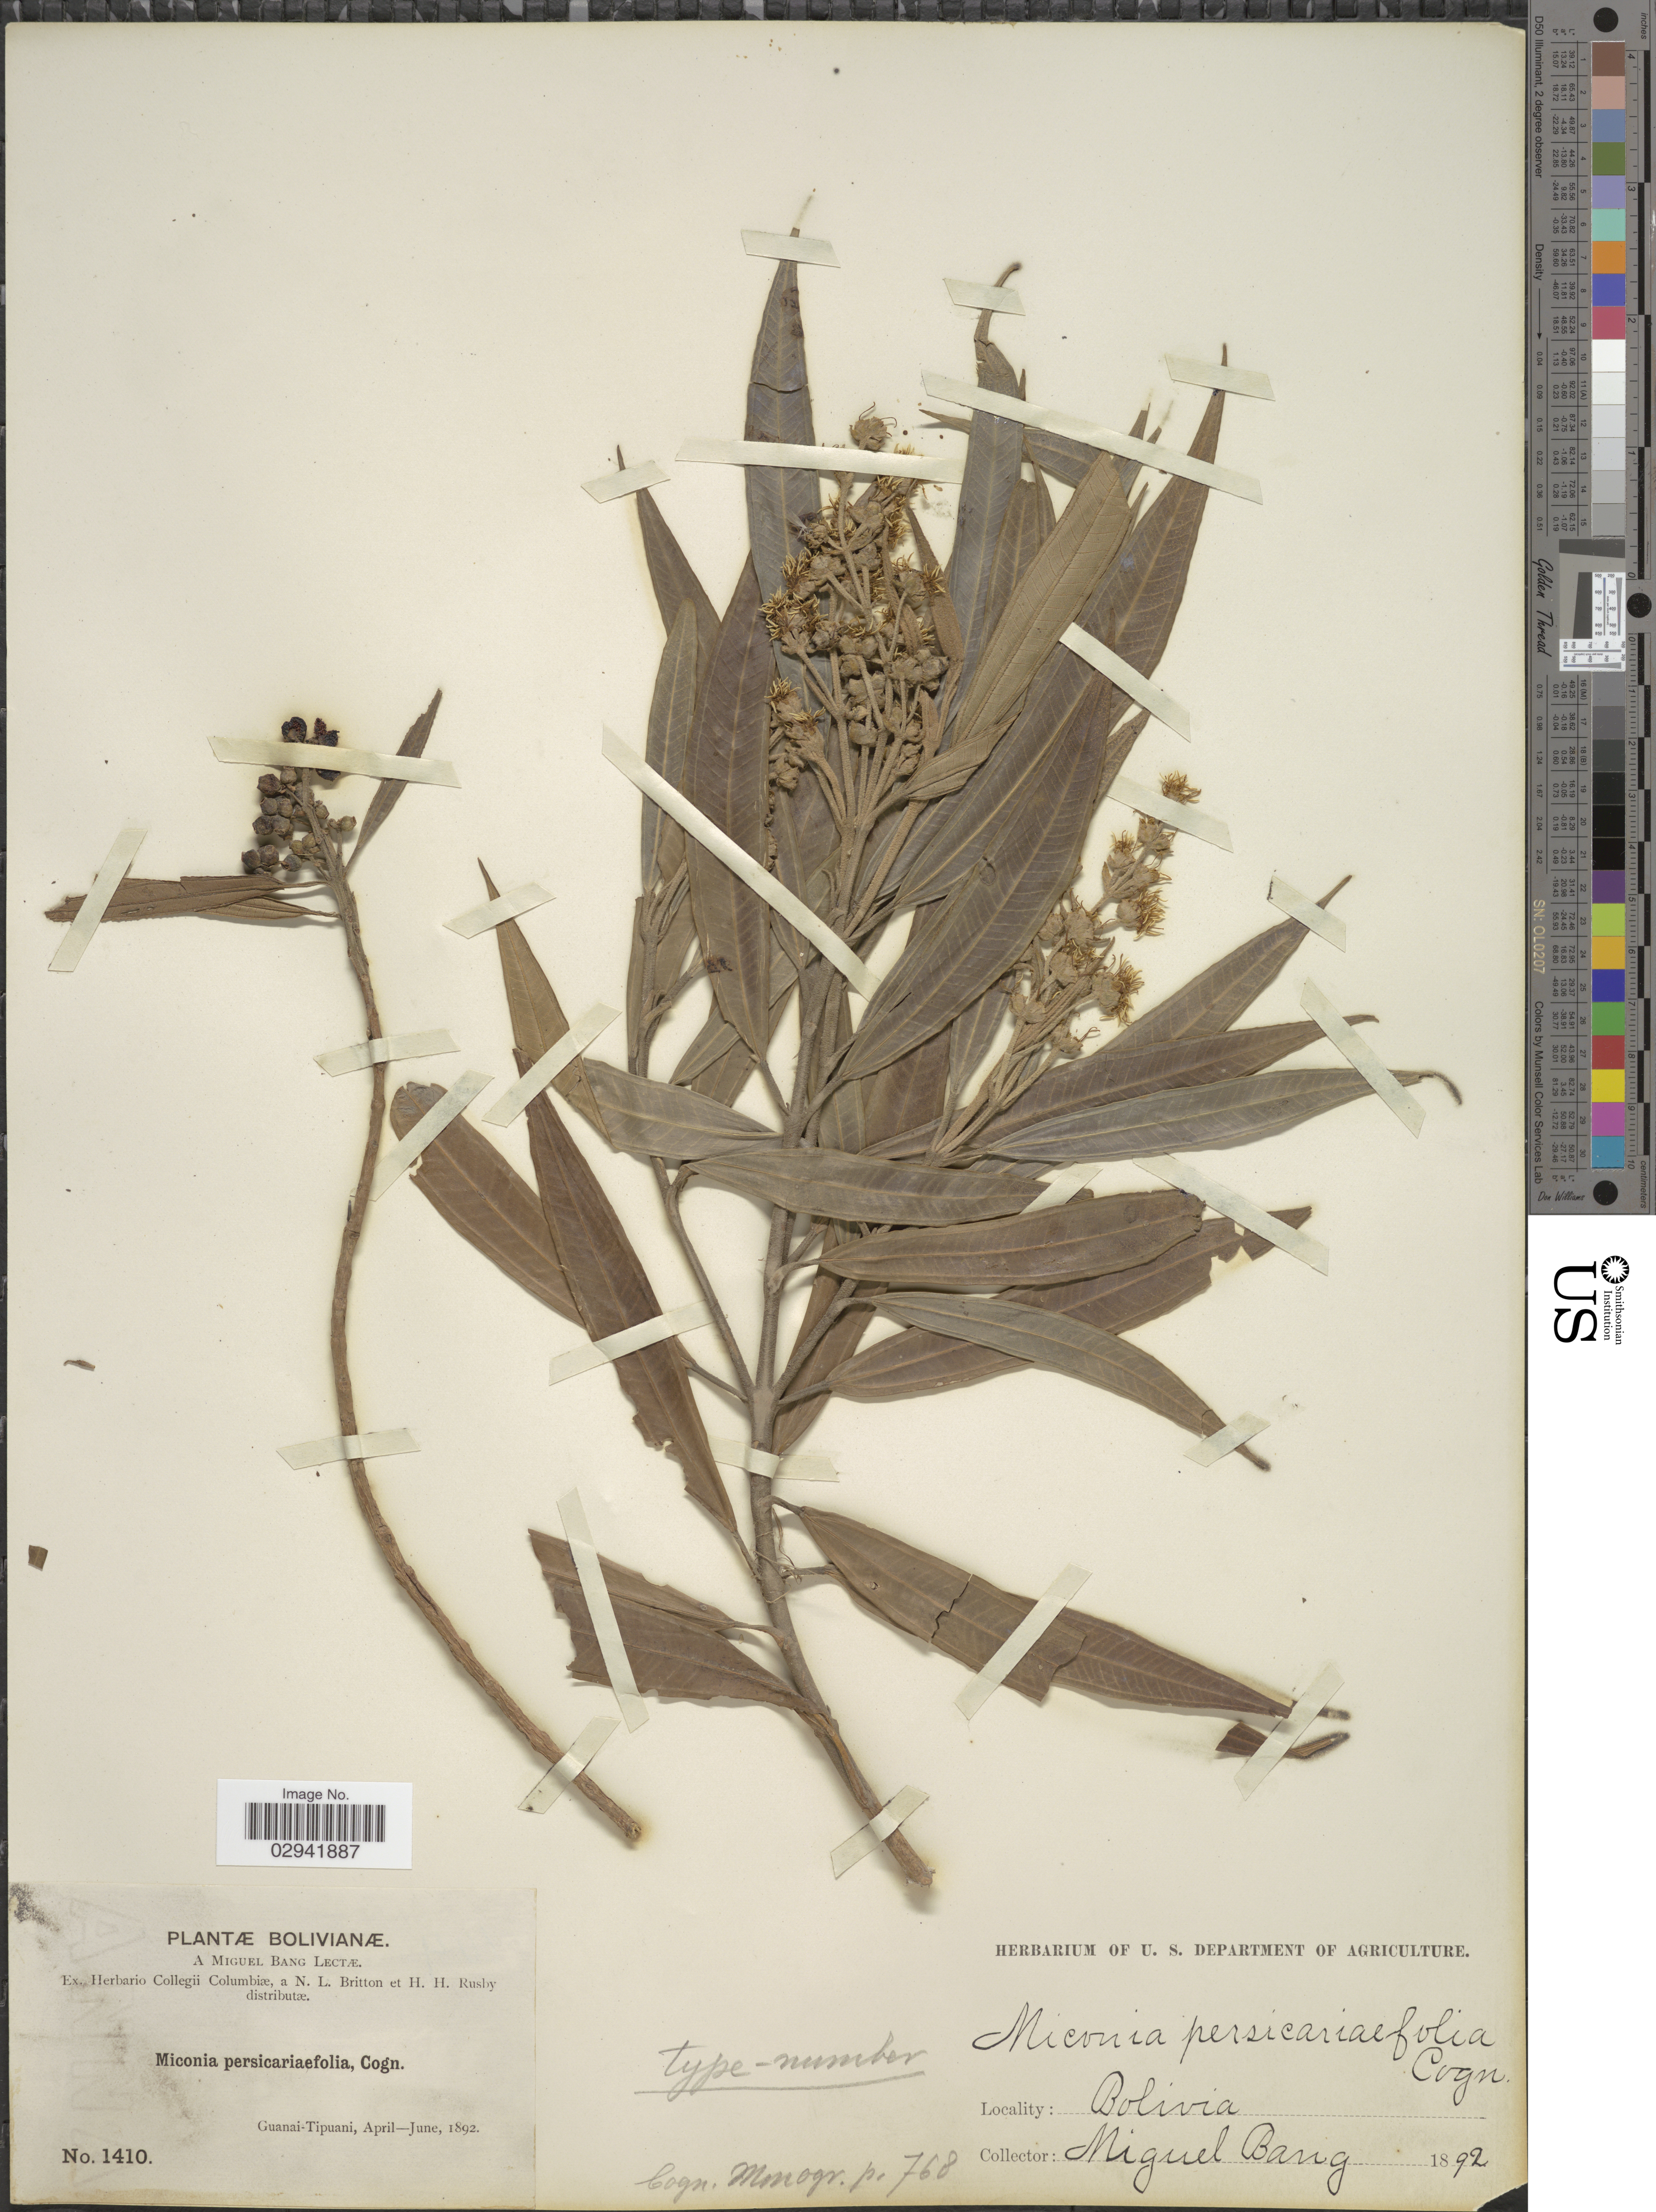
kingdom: Plantae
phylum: Tracheophyta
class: Magnoliopsida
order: Myrtales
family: Melastomataceae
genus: Miconia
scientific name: Miconia persicariaefolia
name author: Cogn.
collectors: M. Bang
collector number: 1410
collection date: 1892-04/1892-06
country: Bolivia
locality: Guanai-Tipuani.